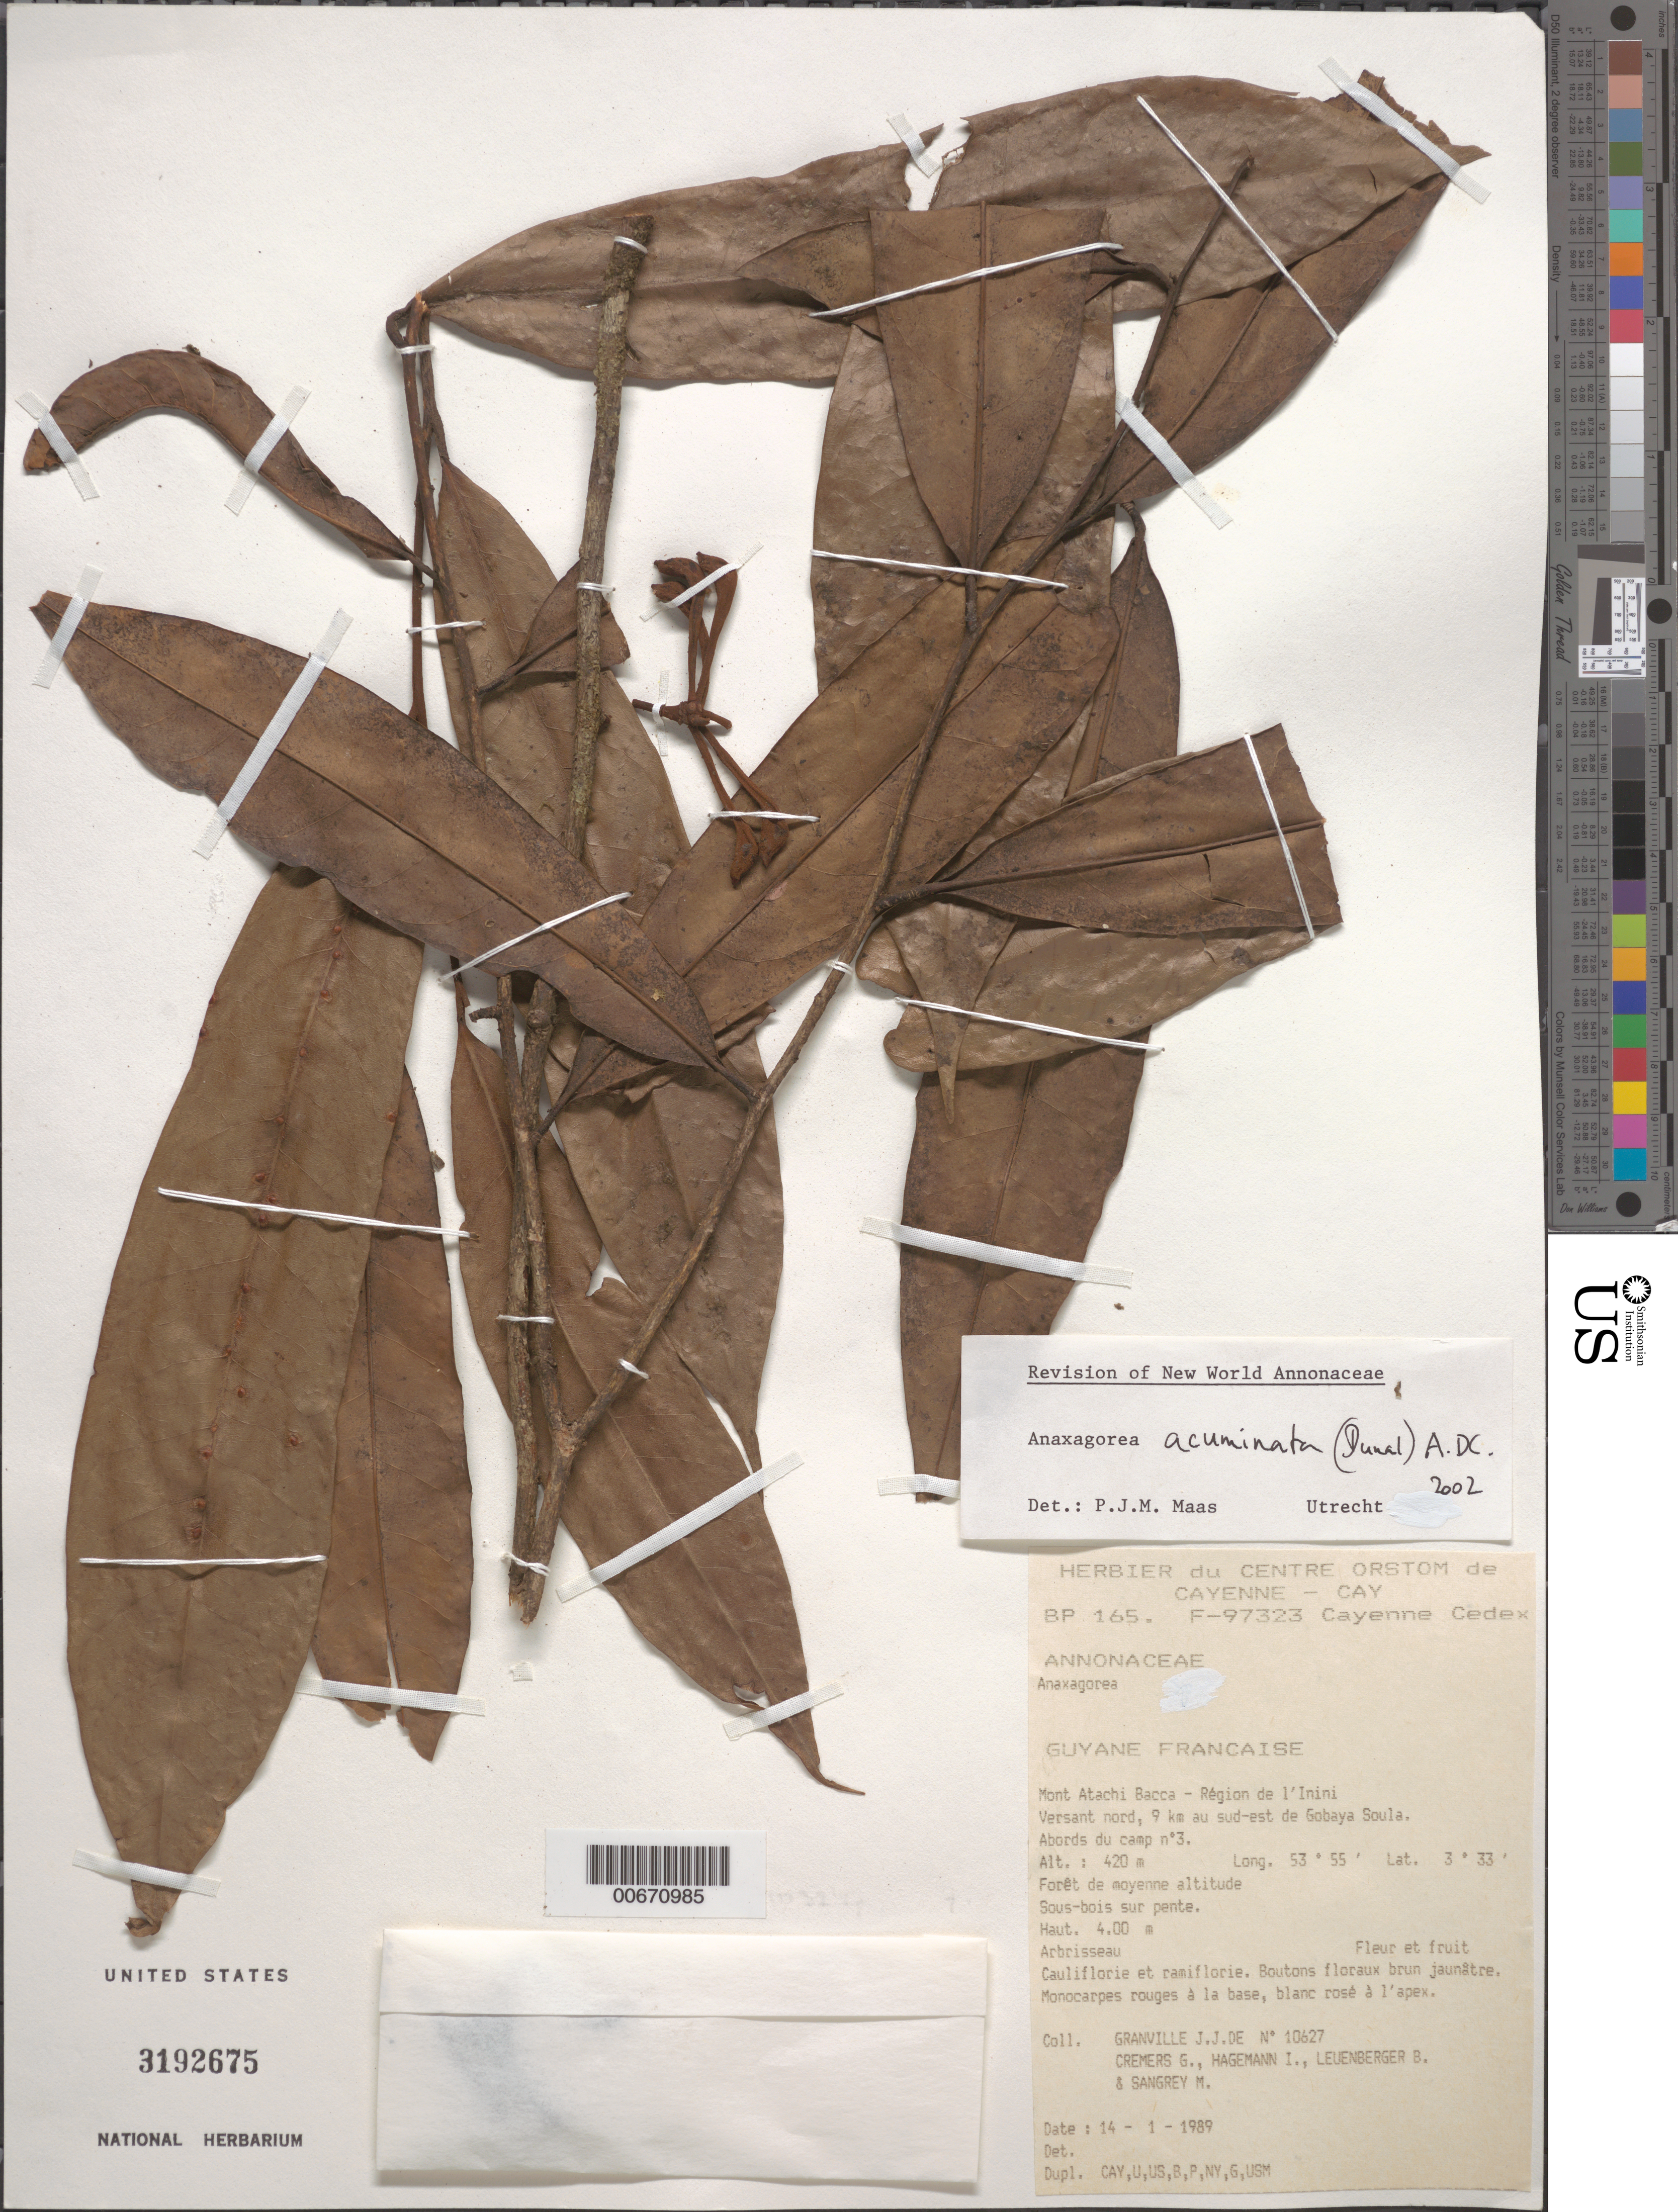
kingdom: Plantae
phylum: Tracheophyta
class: Magnoliopsida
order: Magnoliales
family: Annonaceae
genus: Anaxagorea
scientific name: Anaxagorea acuminata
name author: (Dunal) A. DC.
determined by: Maas, Paul J. M.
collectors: J.-J. de Granville, G. Cremers, J. Hagemann, B. E. Leuenberger & M. S. Sangrey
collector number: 10627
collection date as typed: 14-Jan-89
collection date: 1989-01-14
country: French Guiana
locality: Mont Atachi Bacca, région de l'Inini. Versant nord, 9 km au sud-est de Gobaya Soula. Abords du camp no. 3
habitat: Forest, middle altitude; understory on slope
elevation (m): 420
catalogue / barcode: US 3192675